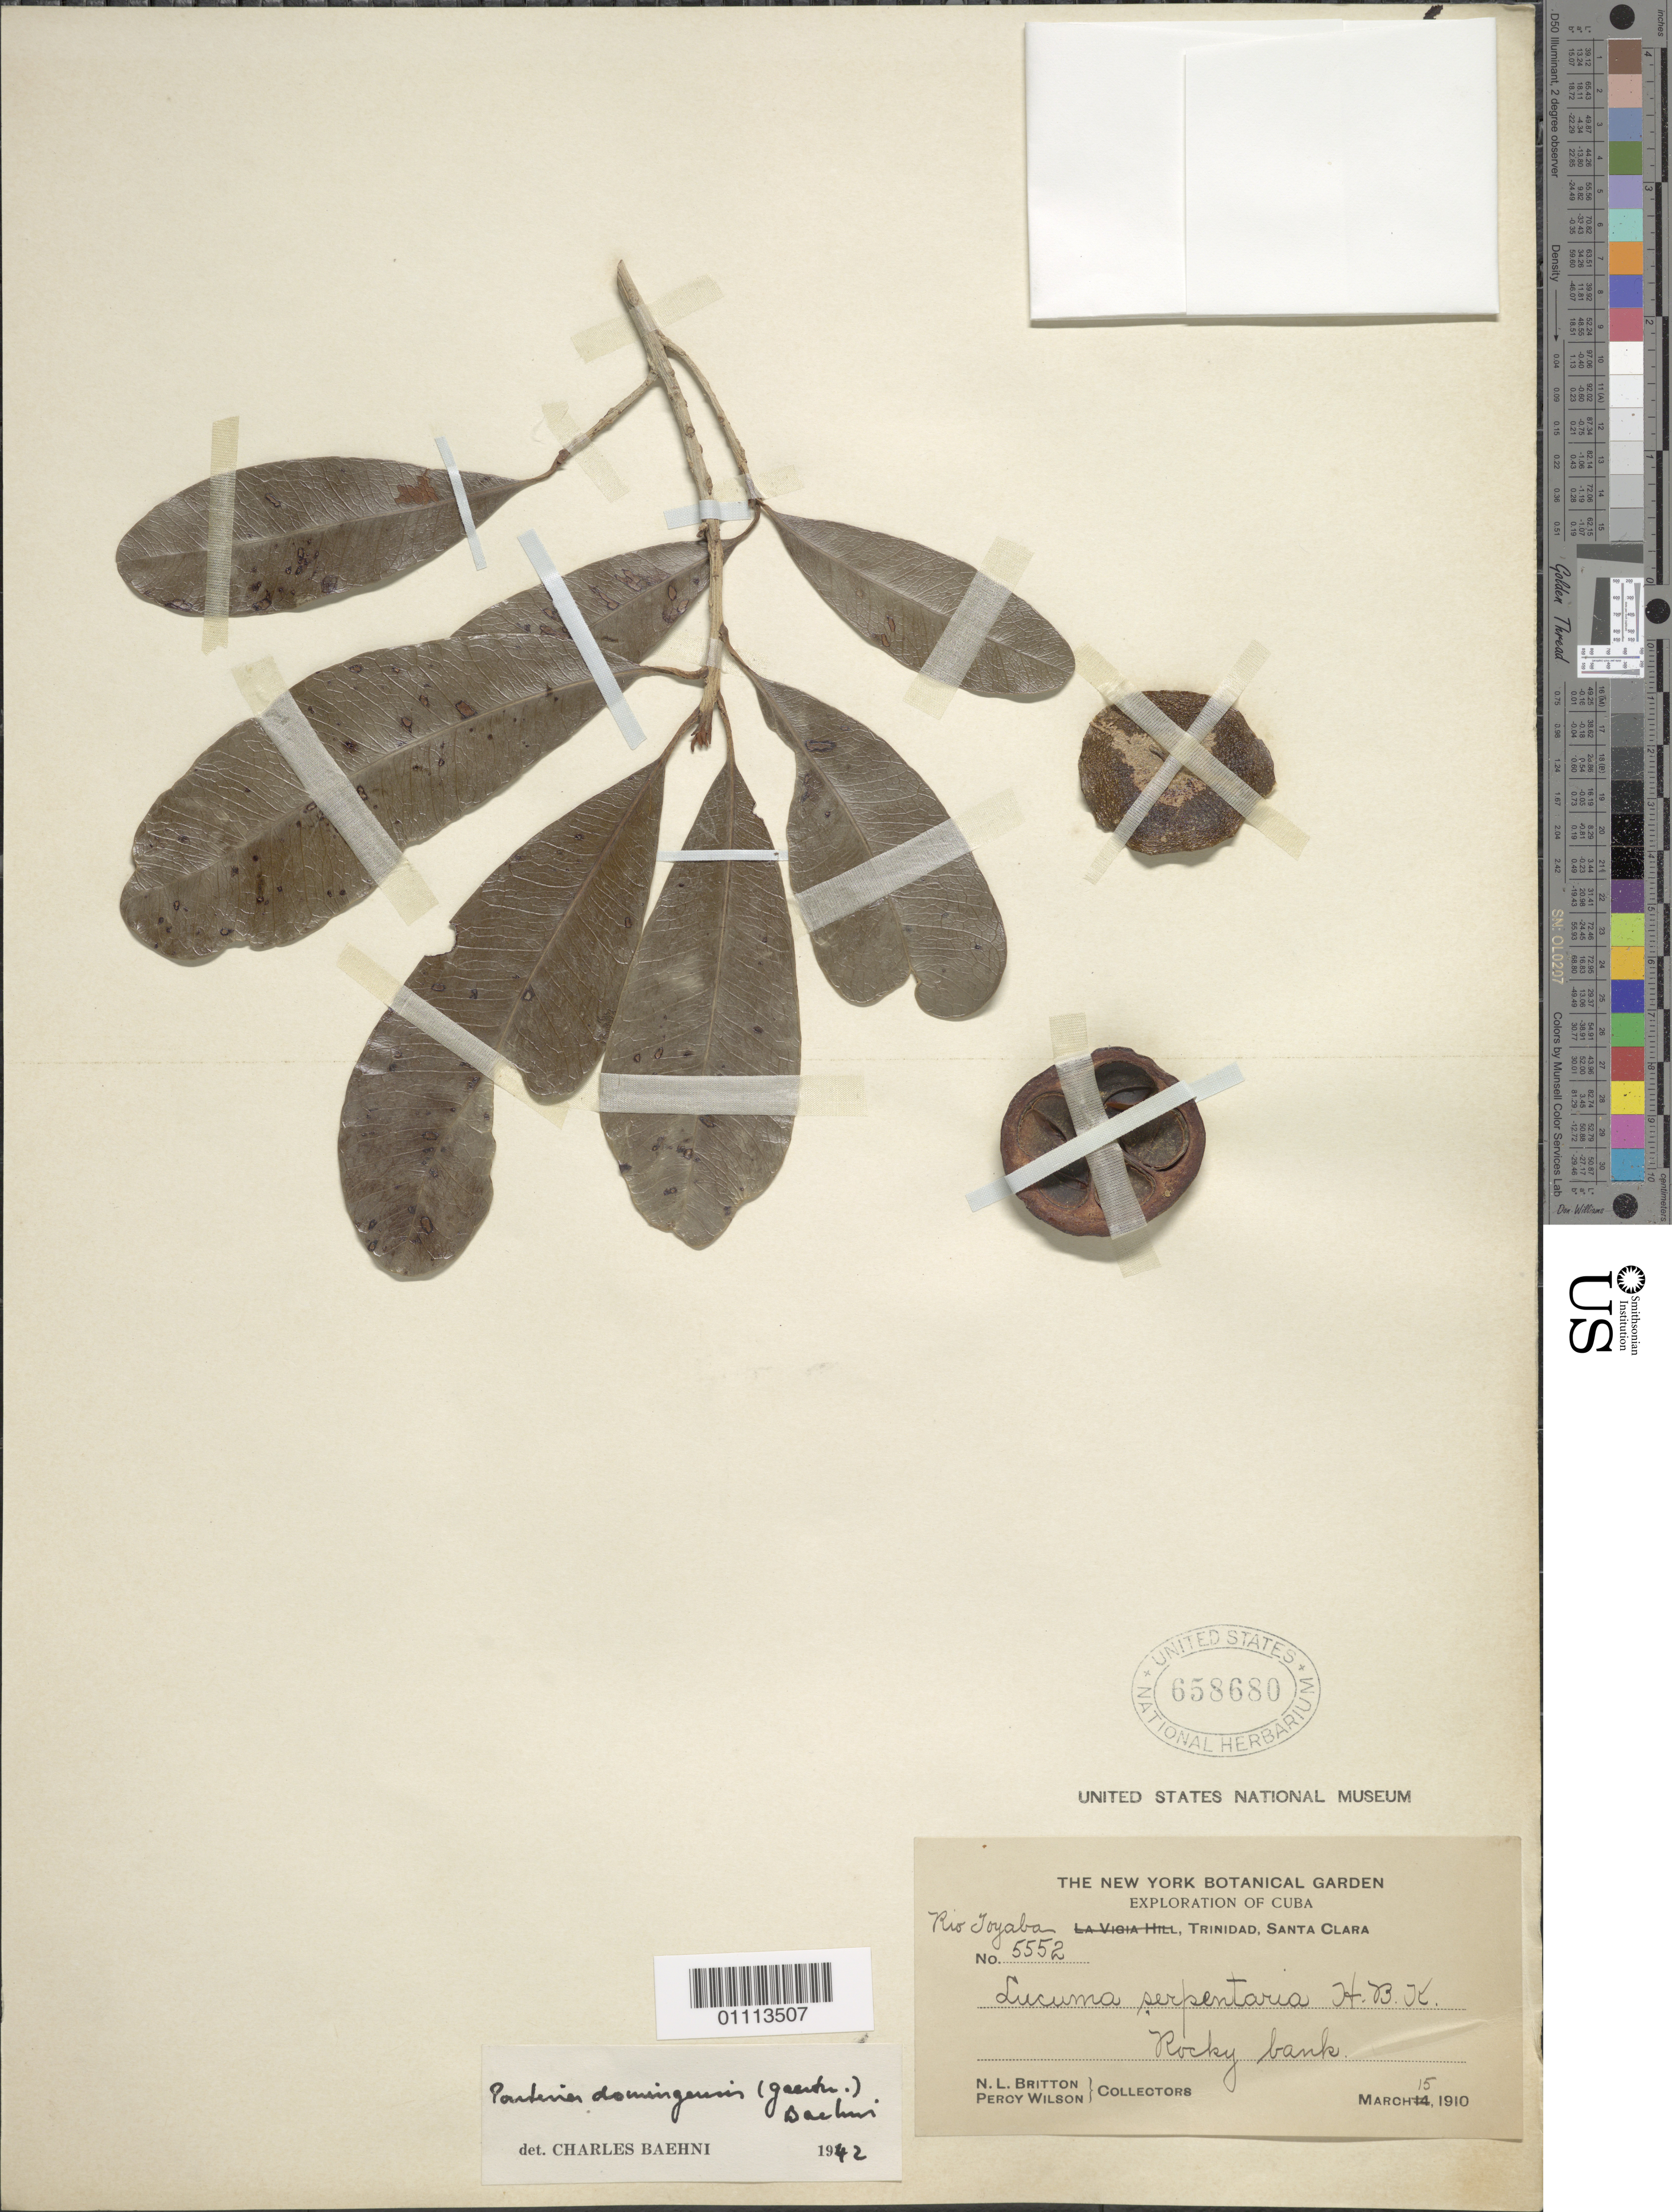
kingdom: Plantae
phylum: Tracheophyta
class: Magnoliopsida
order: Ericales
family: Sapotaceae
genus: Pouteria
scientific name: Pouteria domingensis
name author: (C.F. Gaertn.) Baehni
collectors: N. Britton & P. Wilson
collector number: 5552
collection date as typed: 15 Mar 1910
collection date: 1910-03-15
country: Cuba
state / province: Sancti Spiritus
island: Cuba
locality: Rio Joyala, Trinidad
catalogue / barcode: US 658680